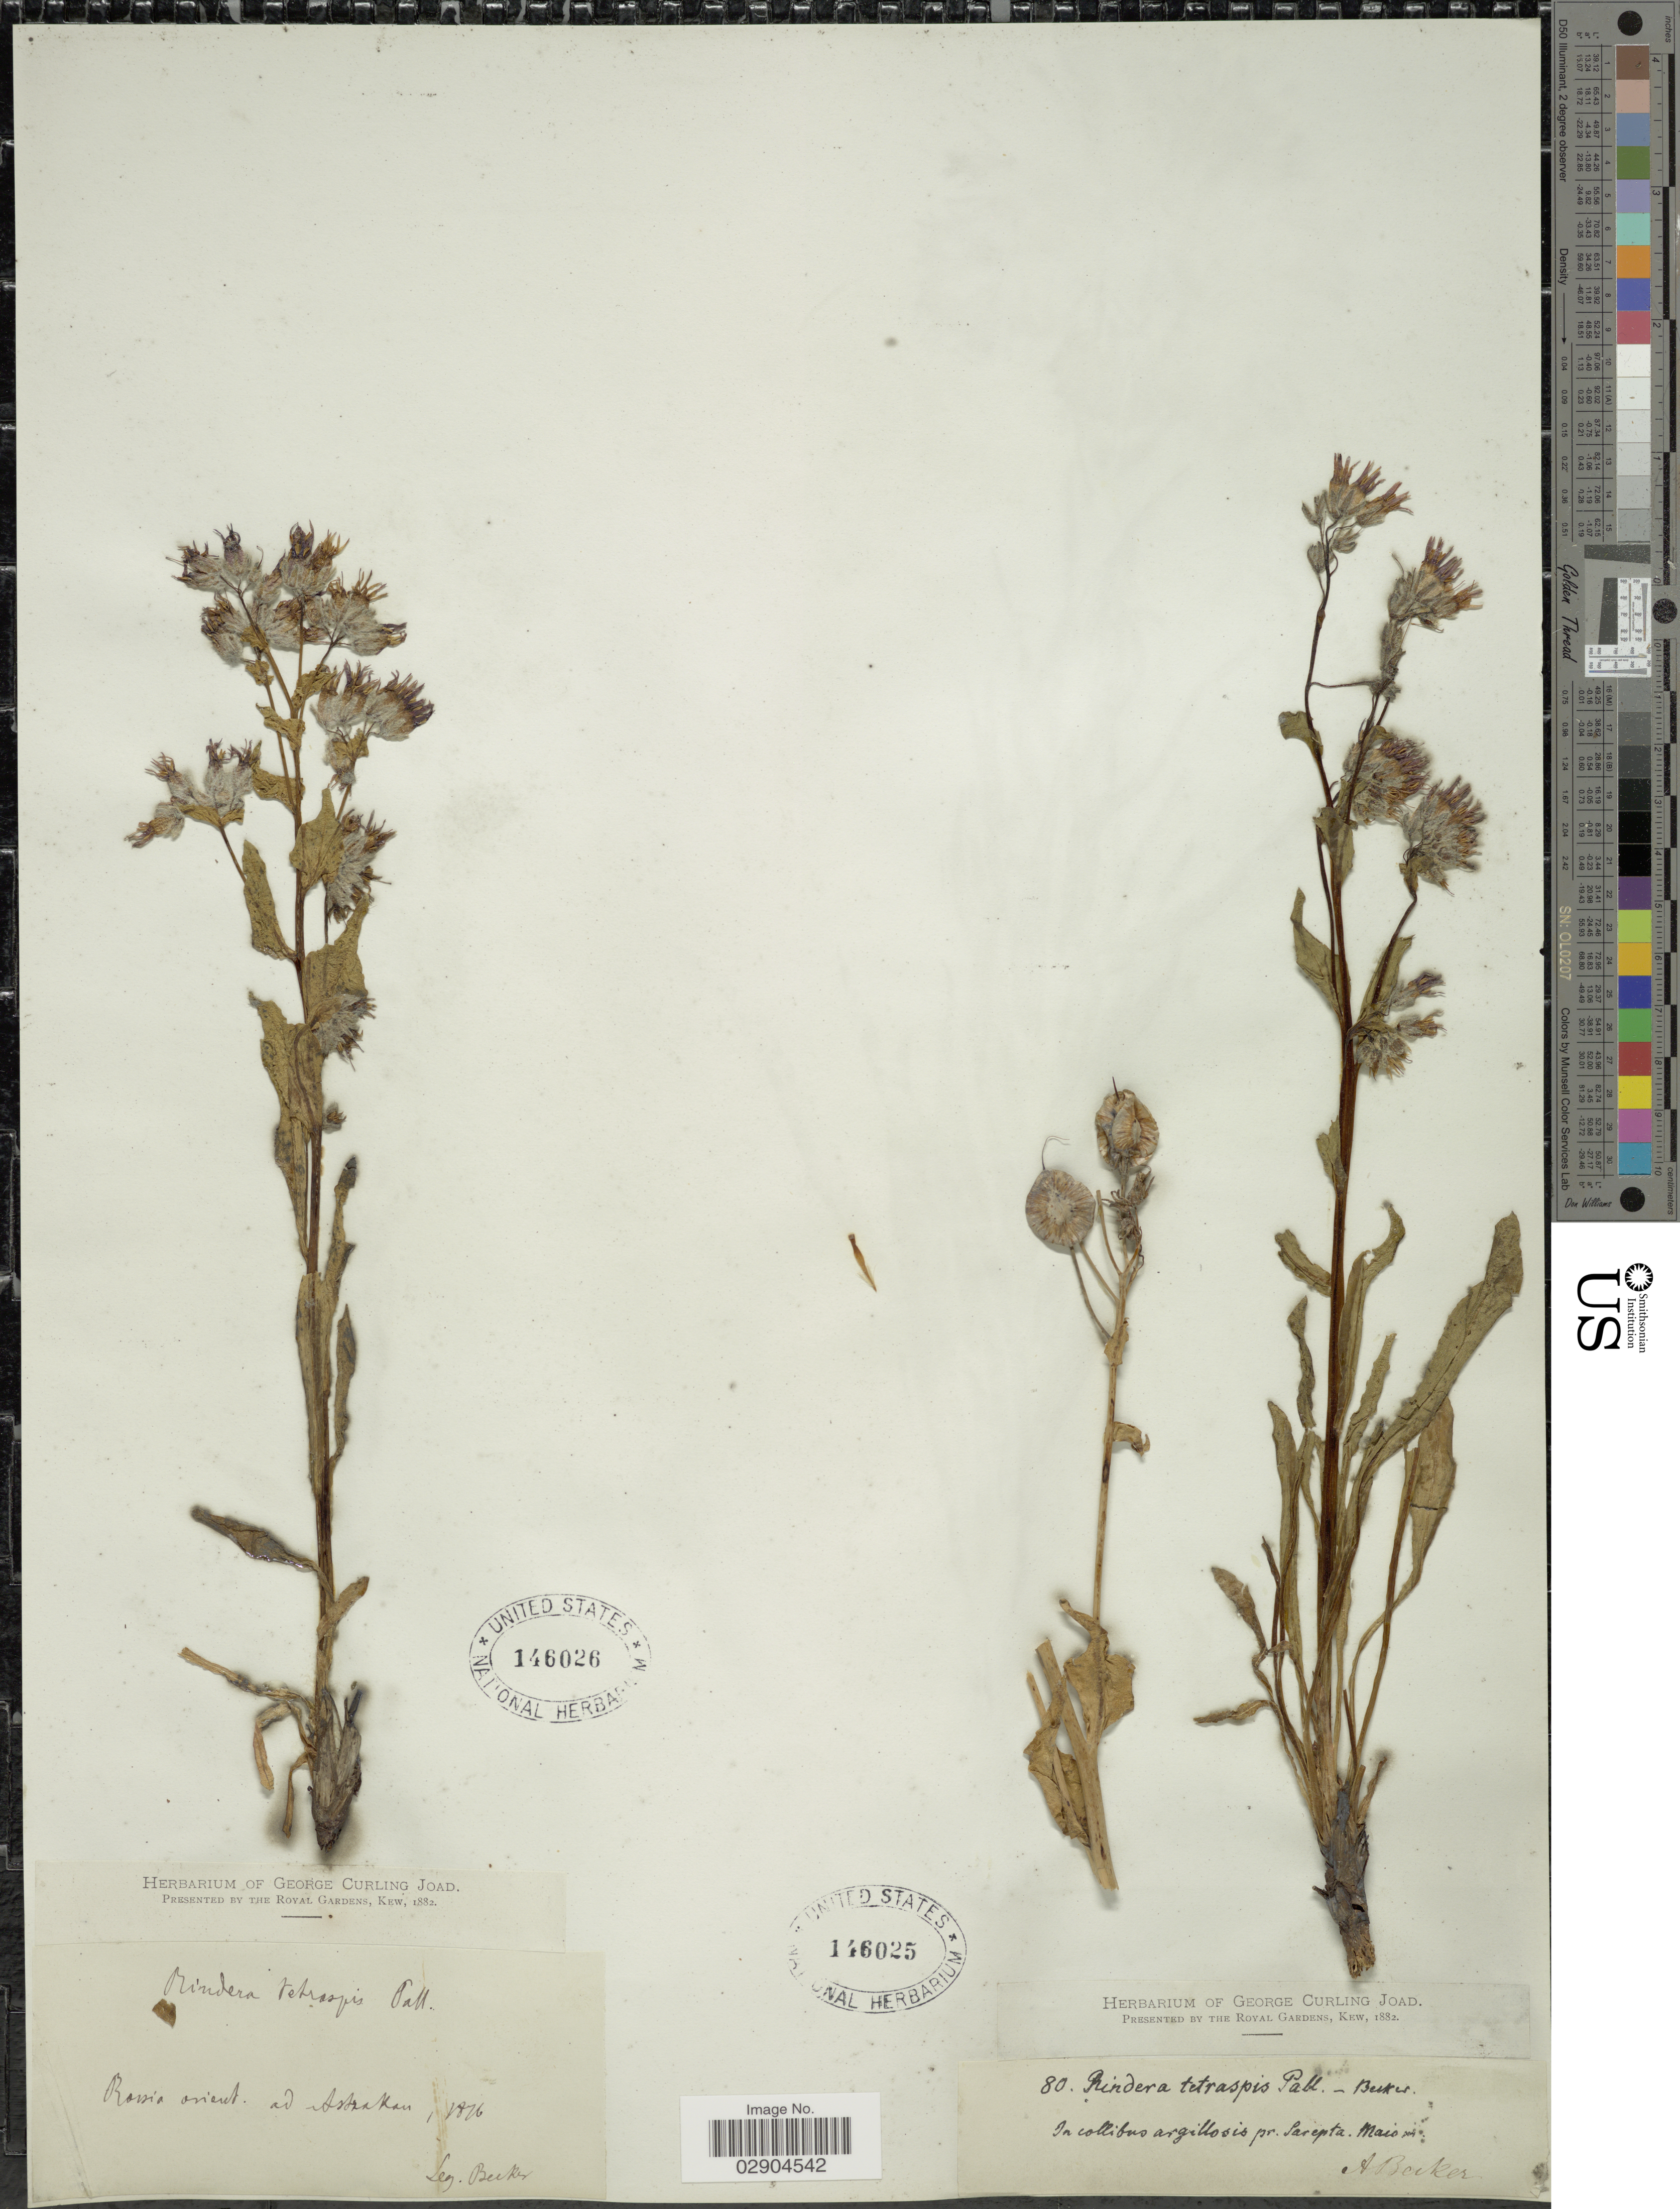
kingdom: Plantae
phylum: Tracheophyta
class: Magnoliopsida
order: Boraginales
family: Boraginaceae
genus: Rindera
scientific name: Rindera tetraspis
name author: Pall.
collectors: -. Becker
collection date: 1876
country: Russian Federation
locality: Rorsia orient. ad Astrakan.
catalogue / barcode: US 146026-2